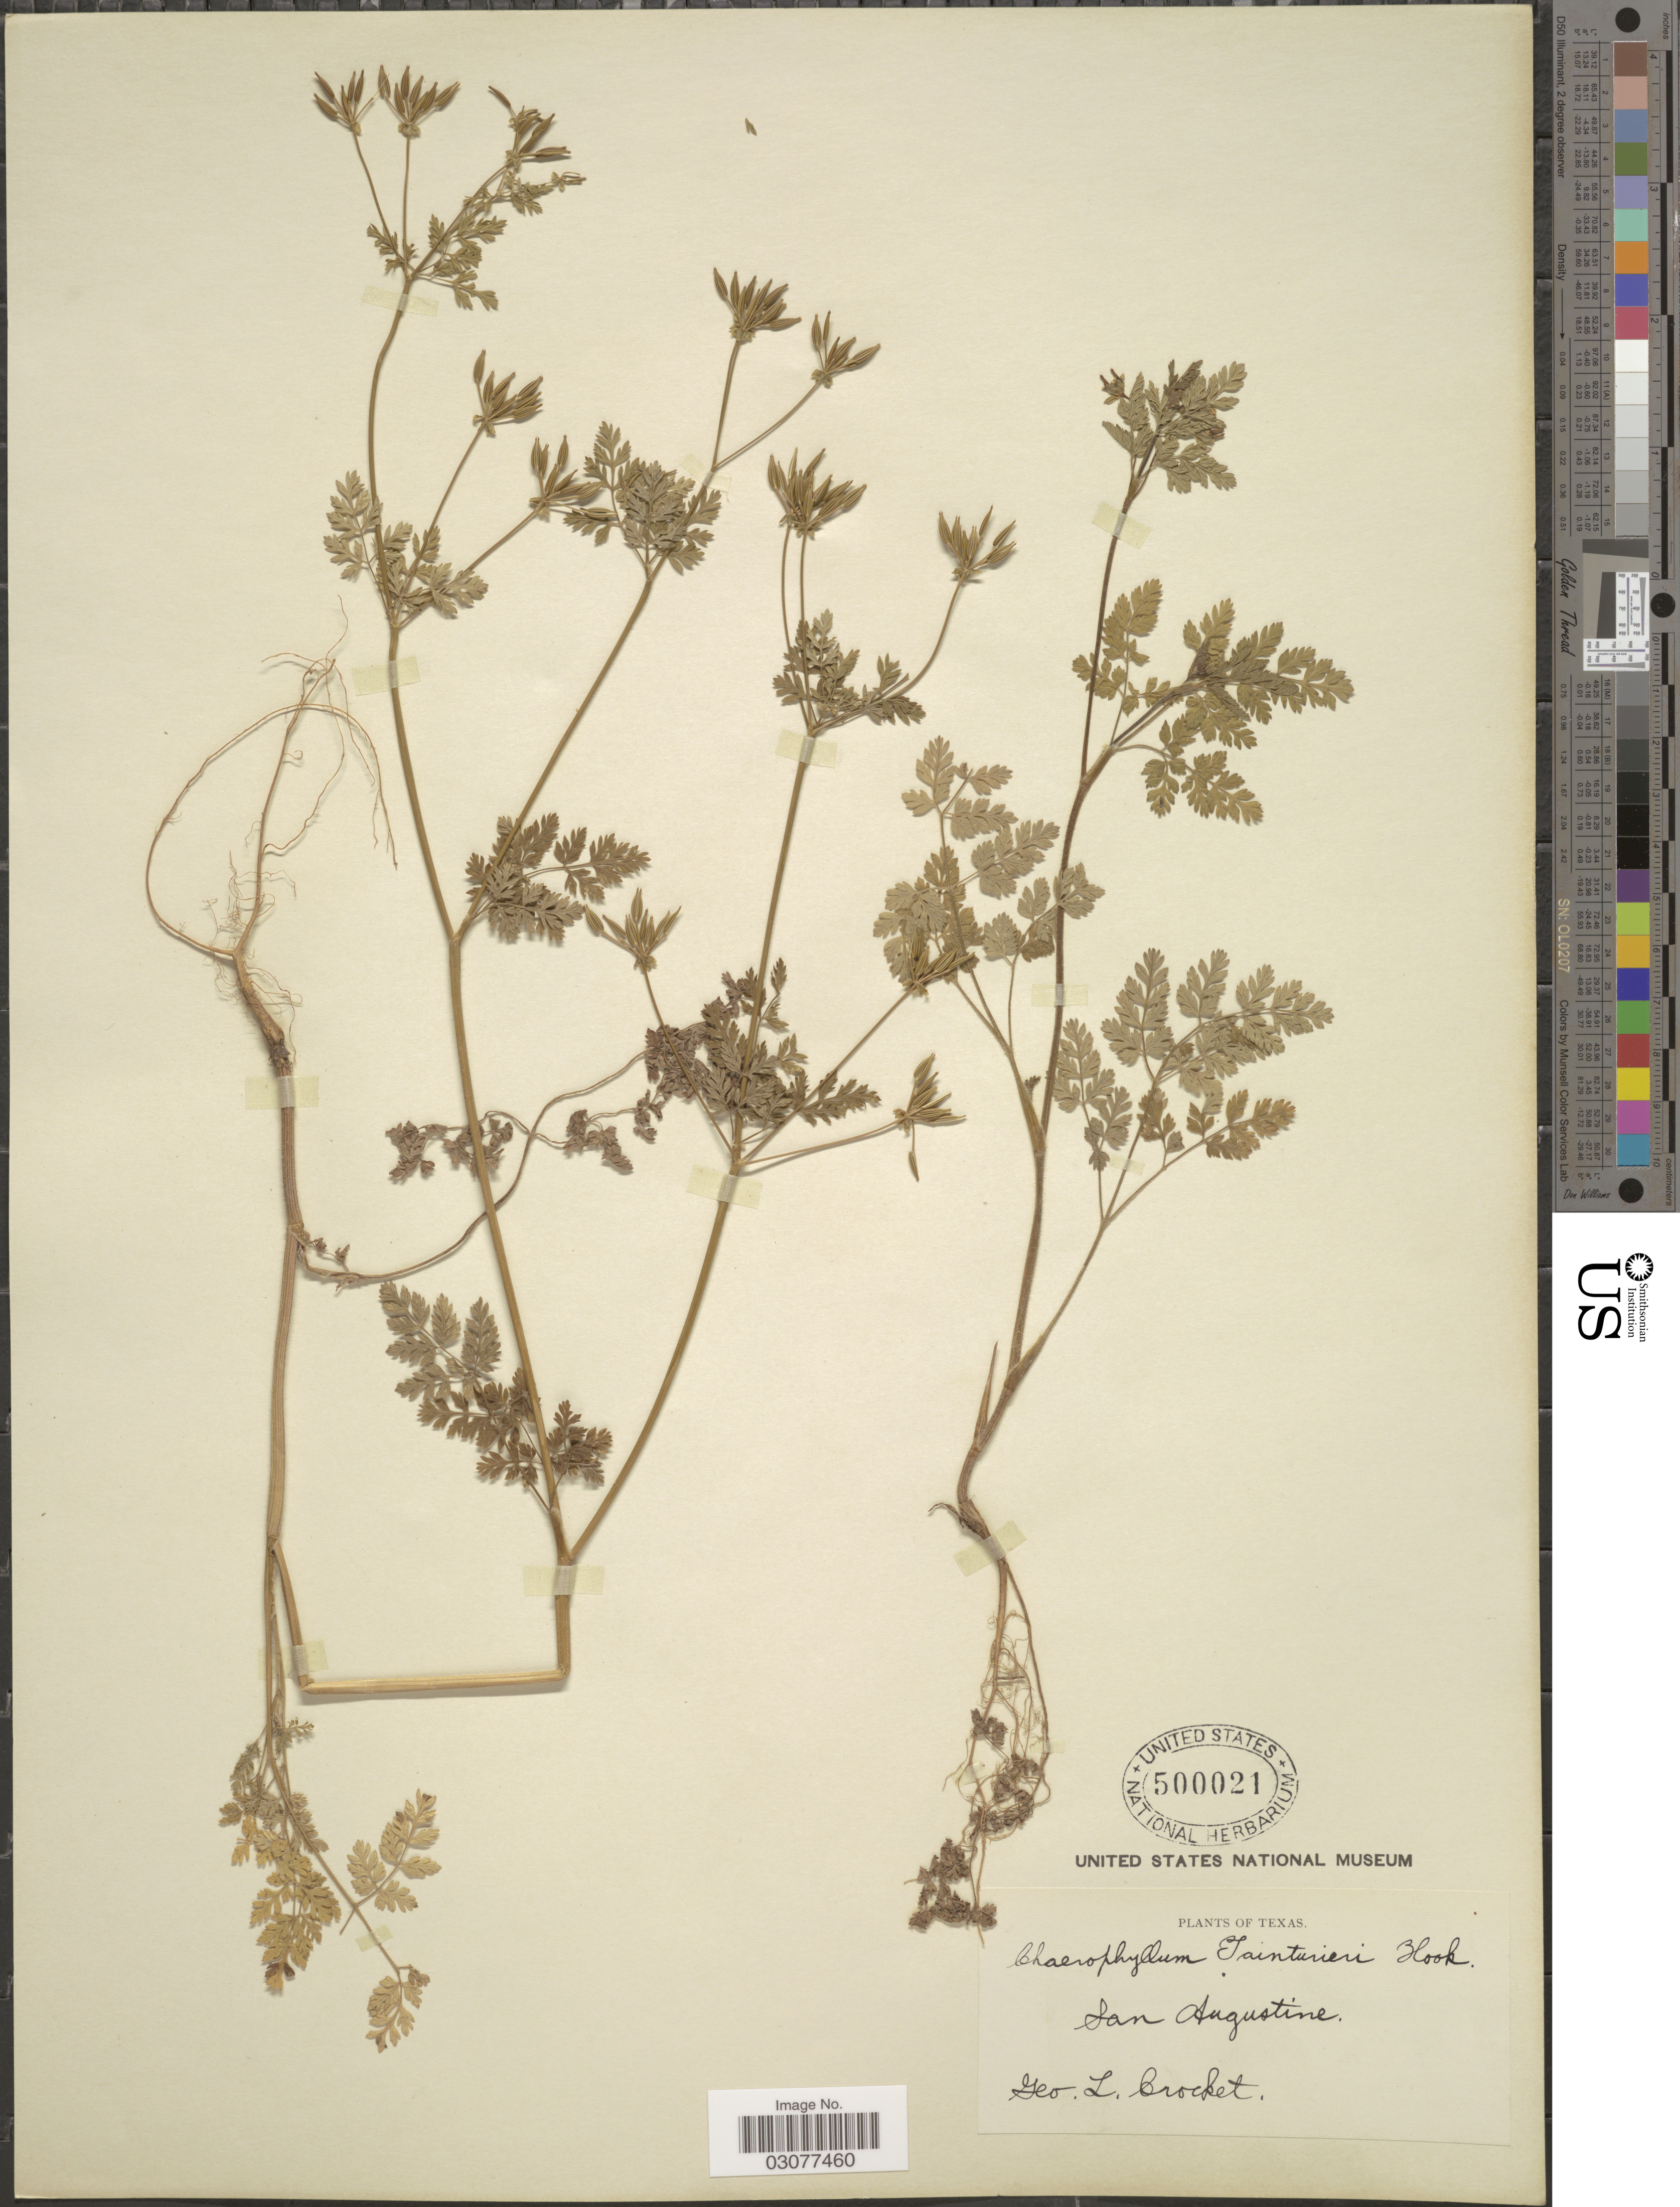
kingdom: Plantae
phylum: Tracheophyta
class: Magnoliopsida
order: Apiales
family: Apiaceae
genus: Chaerophyllum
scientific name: Chaerophyllum tainturieri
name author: Hook.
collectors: G. Crocket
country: United States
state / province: Texas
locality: San Augustine.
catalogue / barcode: US 500021